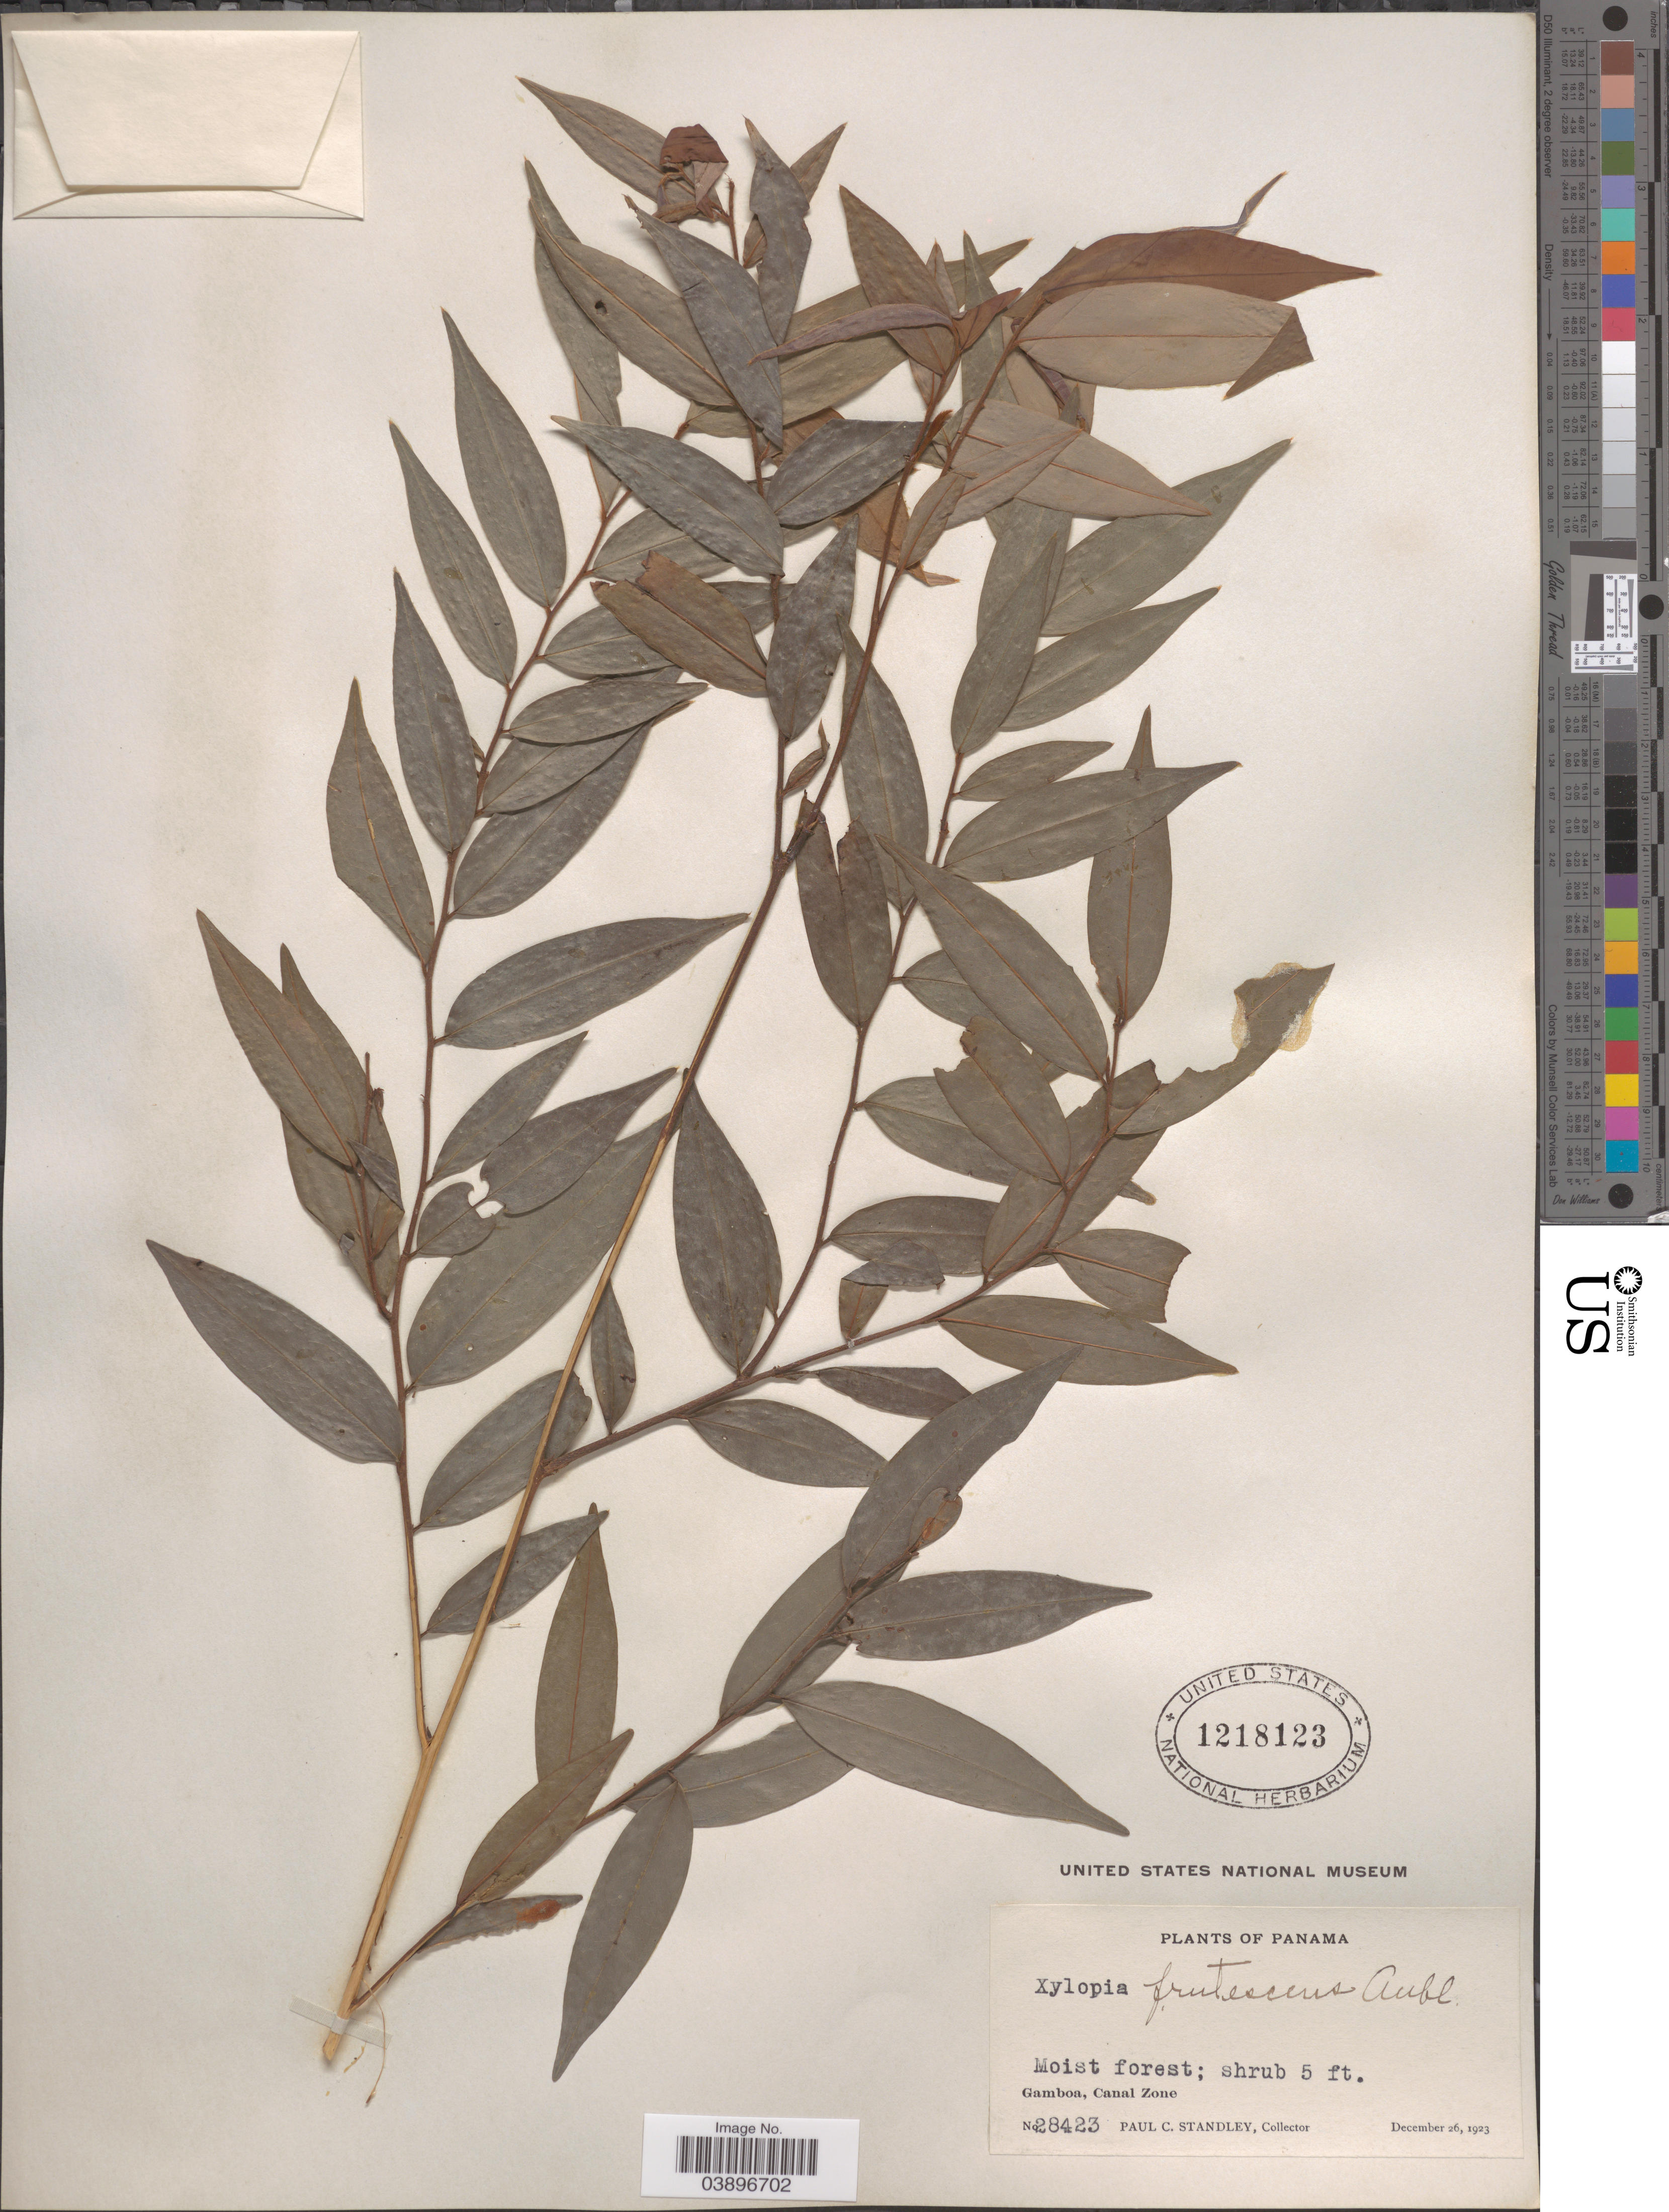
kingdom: Plantae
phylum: Tracheophyta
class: Magnoliopsida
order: Magnoliales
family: Annonaceae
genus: Xylopia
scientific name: Xylopia frutescens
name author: Aubl.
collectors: P. C. Standley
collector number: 28423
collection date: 1923-12-26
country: Panama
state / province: Colón / Panamá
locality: Gamboa, Canal Zone.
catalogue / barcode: US 1218123